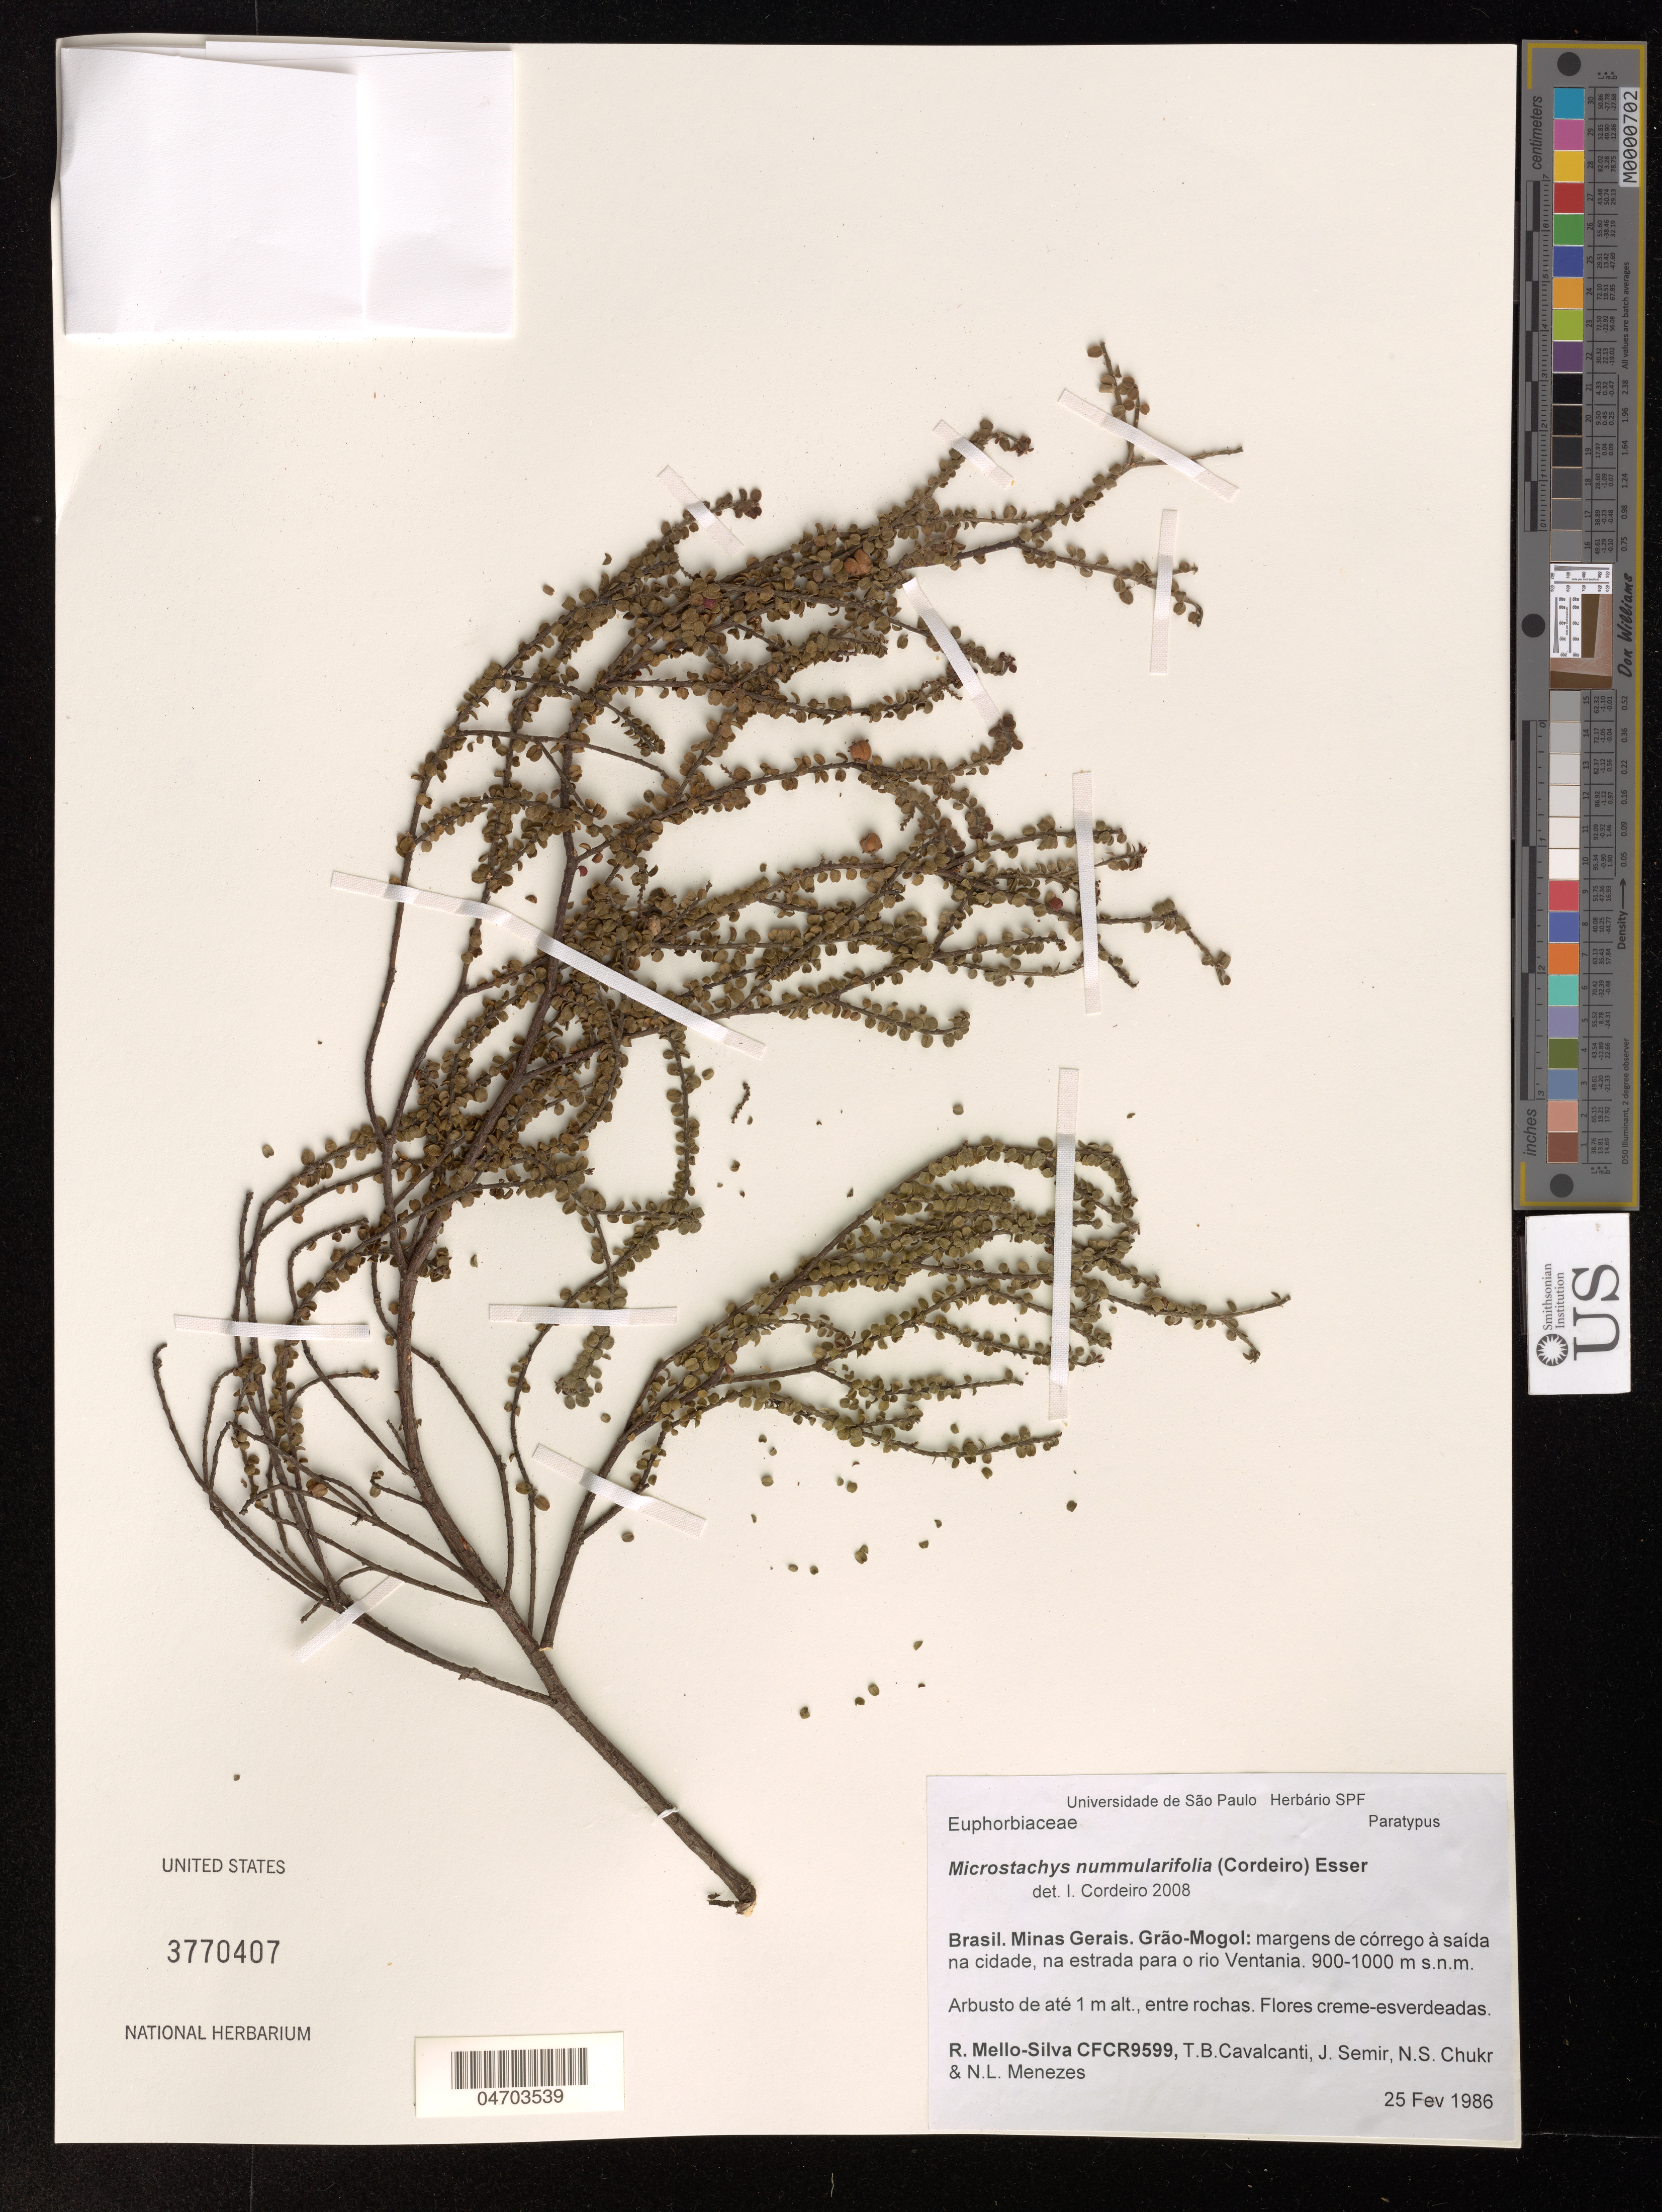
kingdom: Plantae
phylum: Tracheophyta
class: Magnoliopsida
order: Malpighiales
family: Euphorbiaceae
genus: Microstachys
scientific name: Microstachys nummularifolia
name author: (Cordeiro) Esser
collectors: R. Mello-Silva, T. Cavalcanti & J. Semir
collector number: CFCRF9599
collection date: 1986-02-25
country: Brazil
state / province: São Paulo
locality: Minas Gerais, Grao-Mogol.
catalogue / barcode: US 3770407